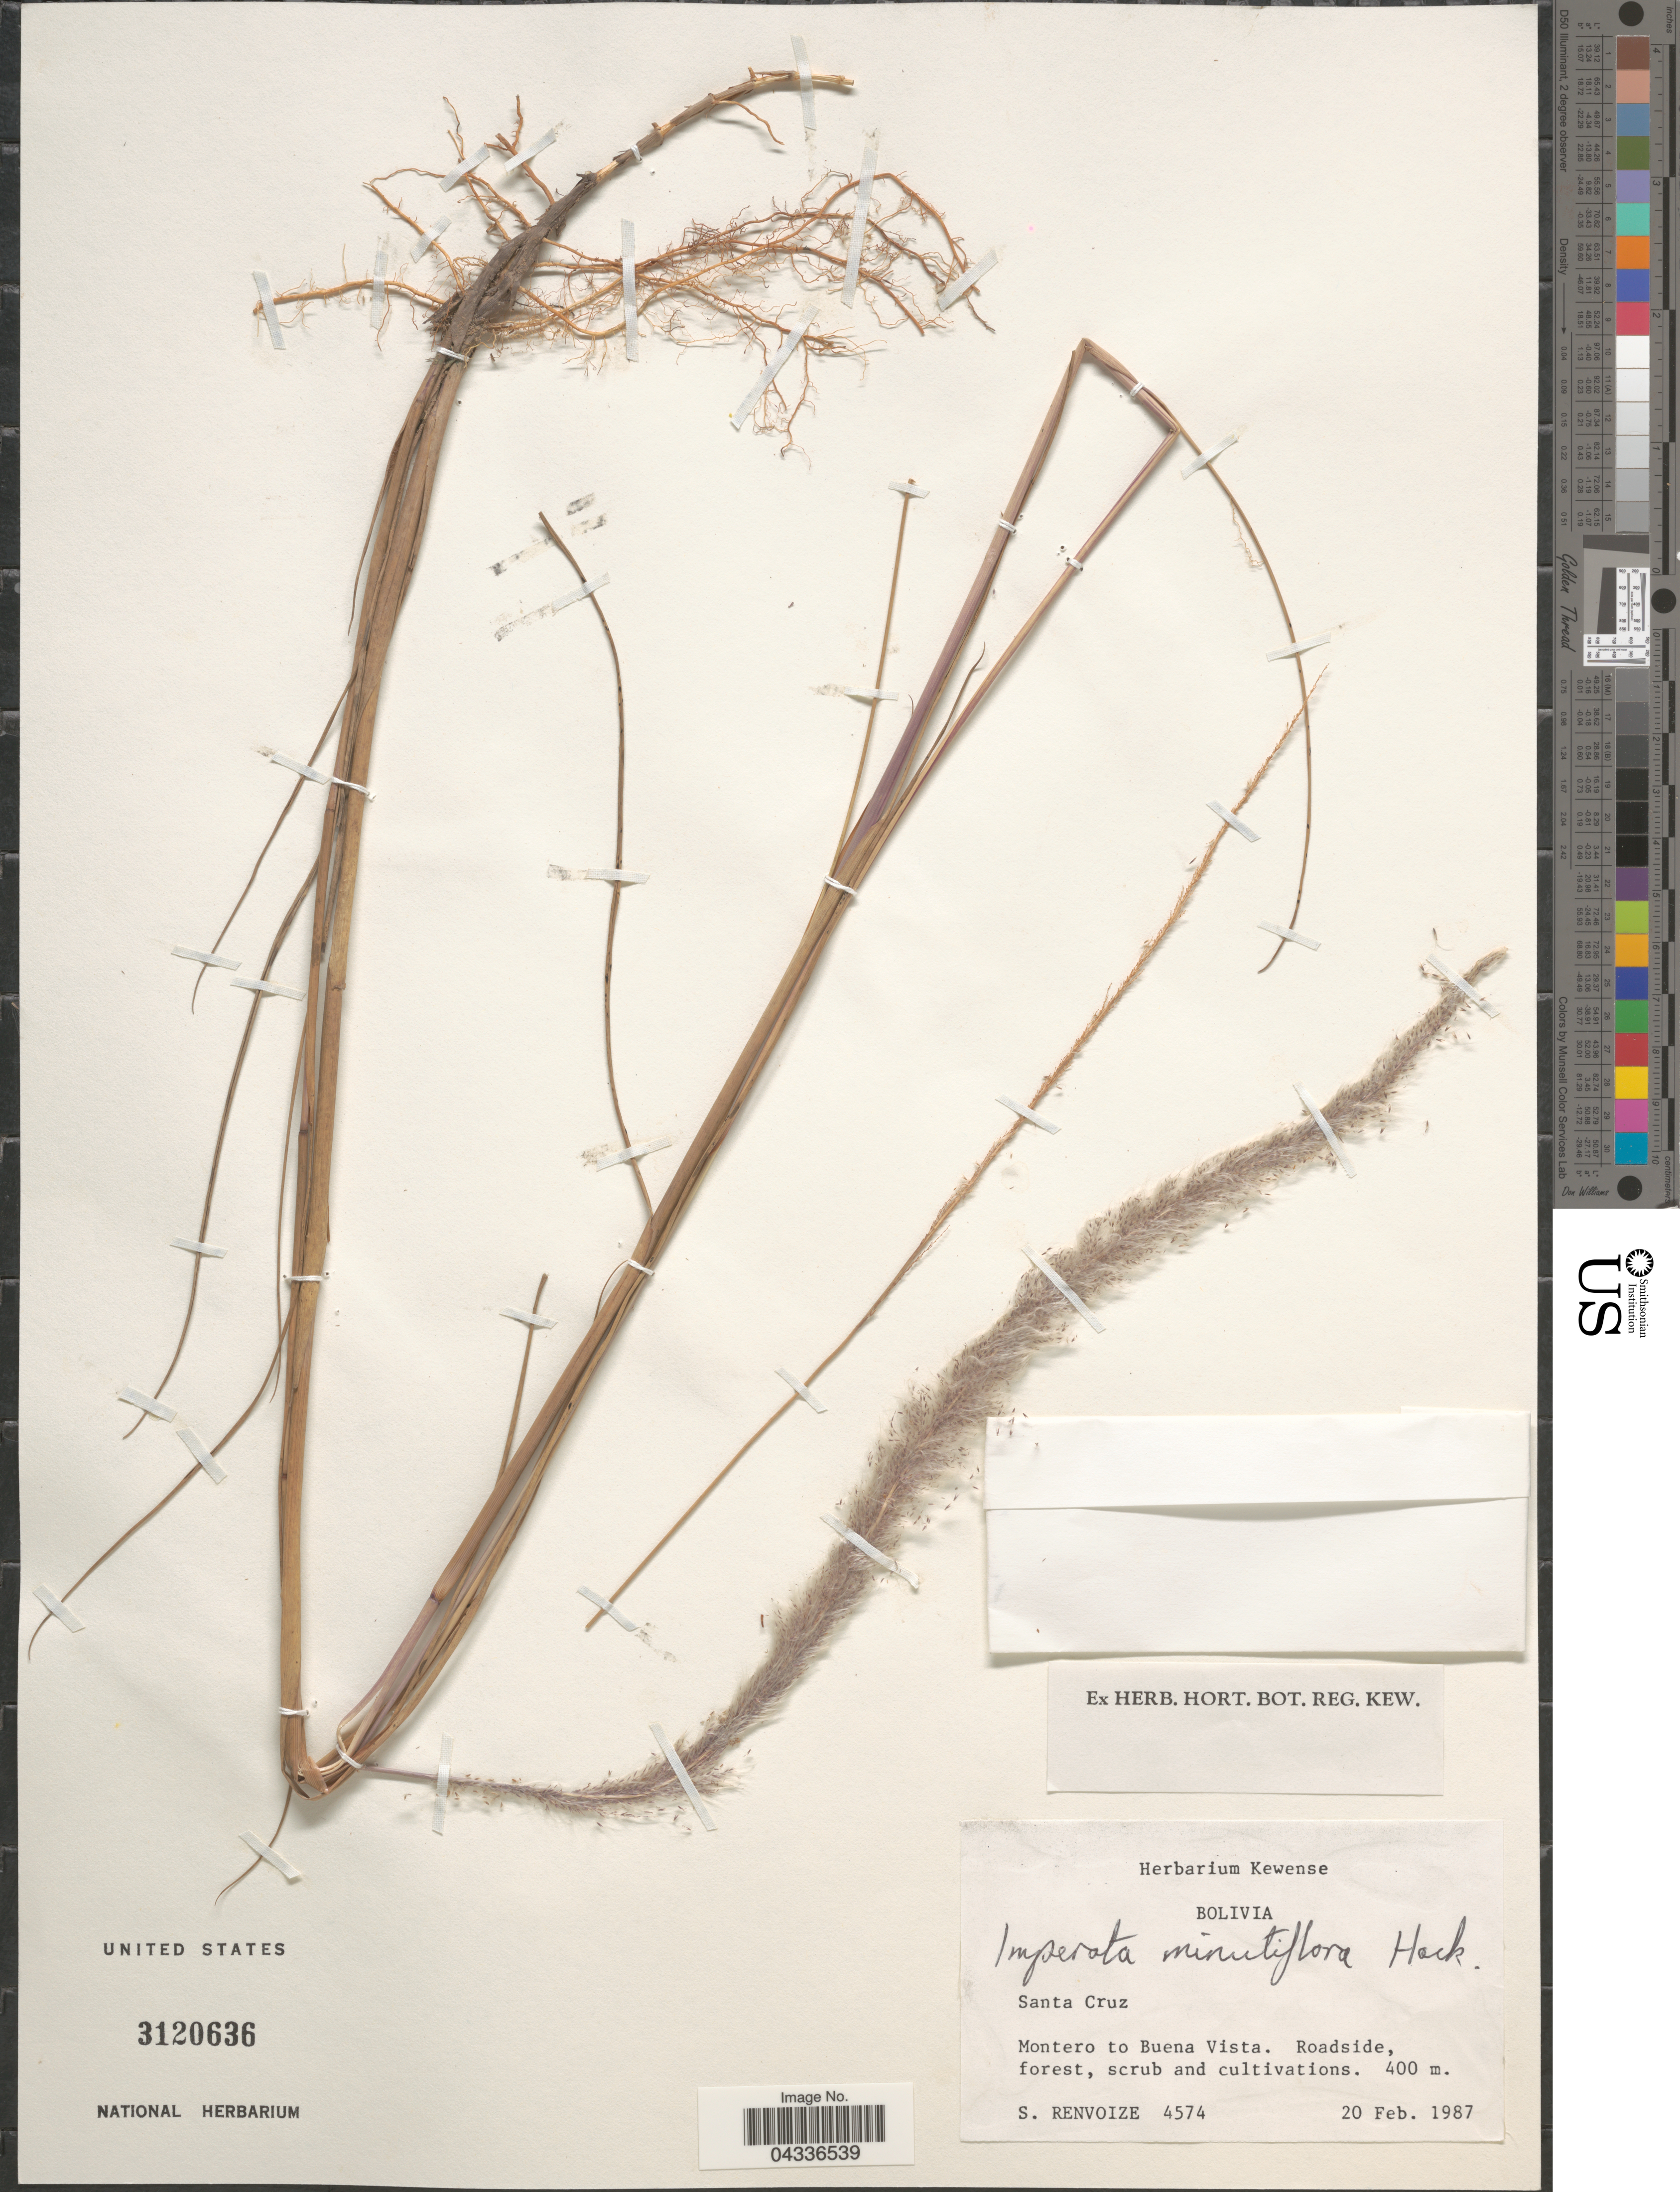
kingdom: Plantae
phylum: Tracheophyta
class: Liliopsida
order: Poales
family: Poaceae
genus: Imperata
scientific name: Imperata minutiflora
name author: Hack.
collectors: S. A. Renvoize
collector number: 4574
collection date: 1987-02-20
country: Bolivia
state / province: Santa Cruz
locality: Montero to Buena Vista. Roadside.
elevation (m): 400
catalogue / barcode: US 3120636